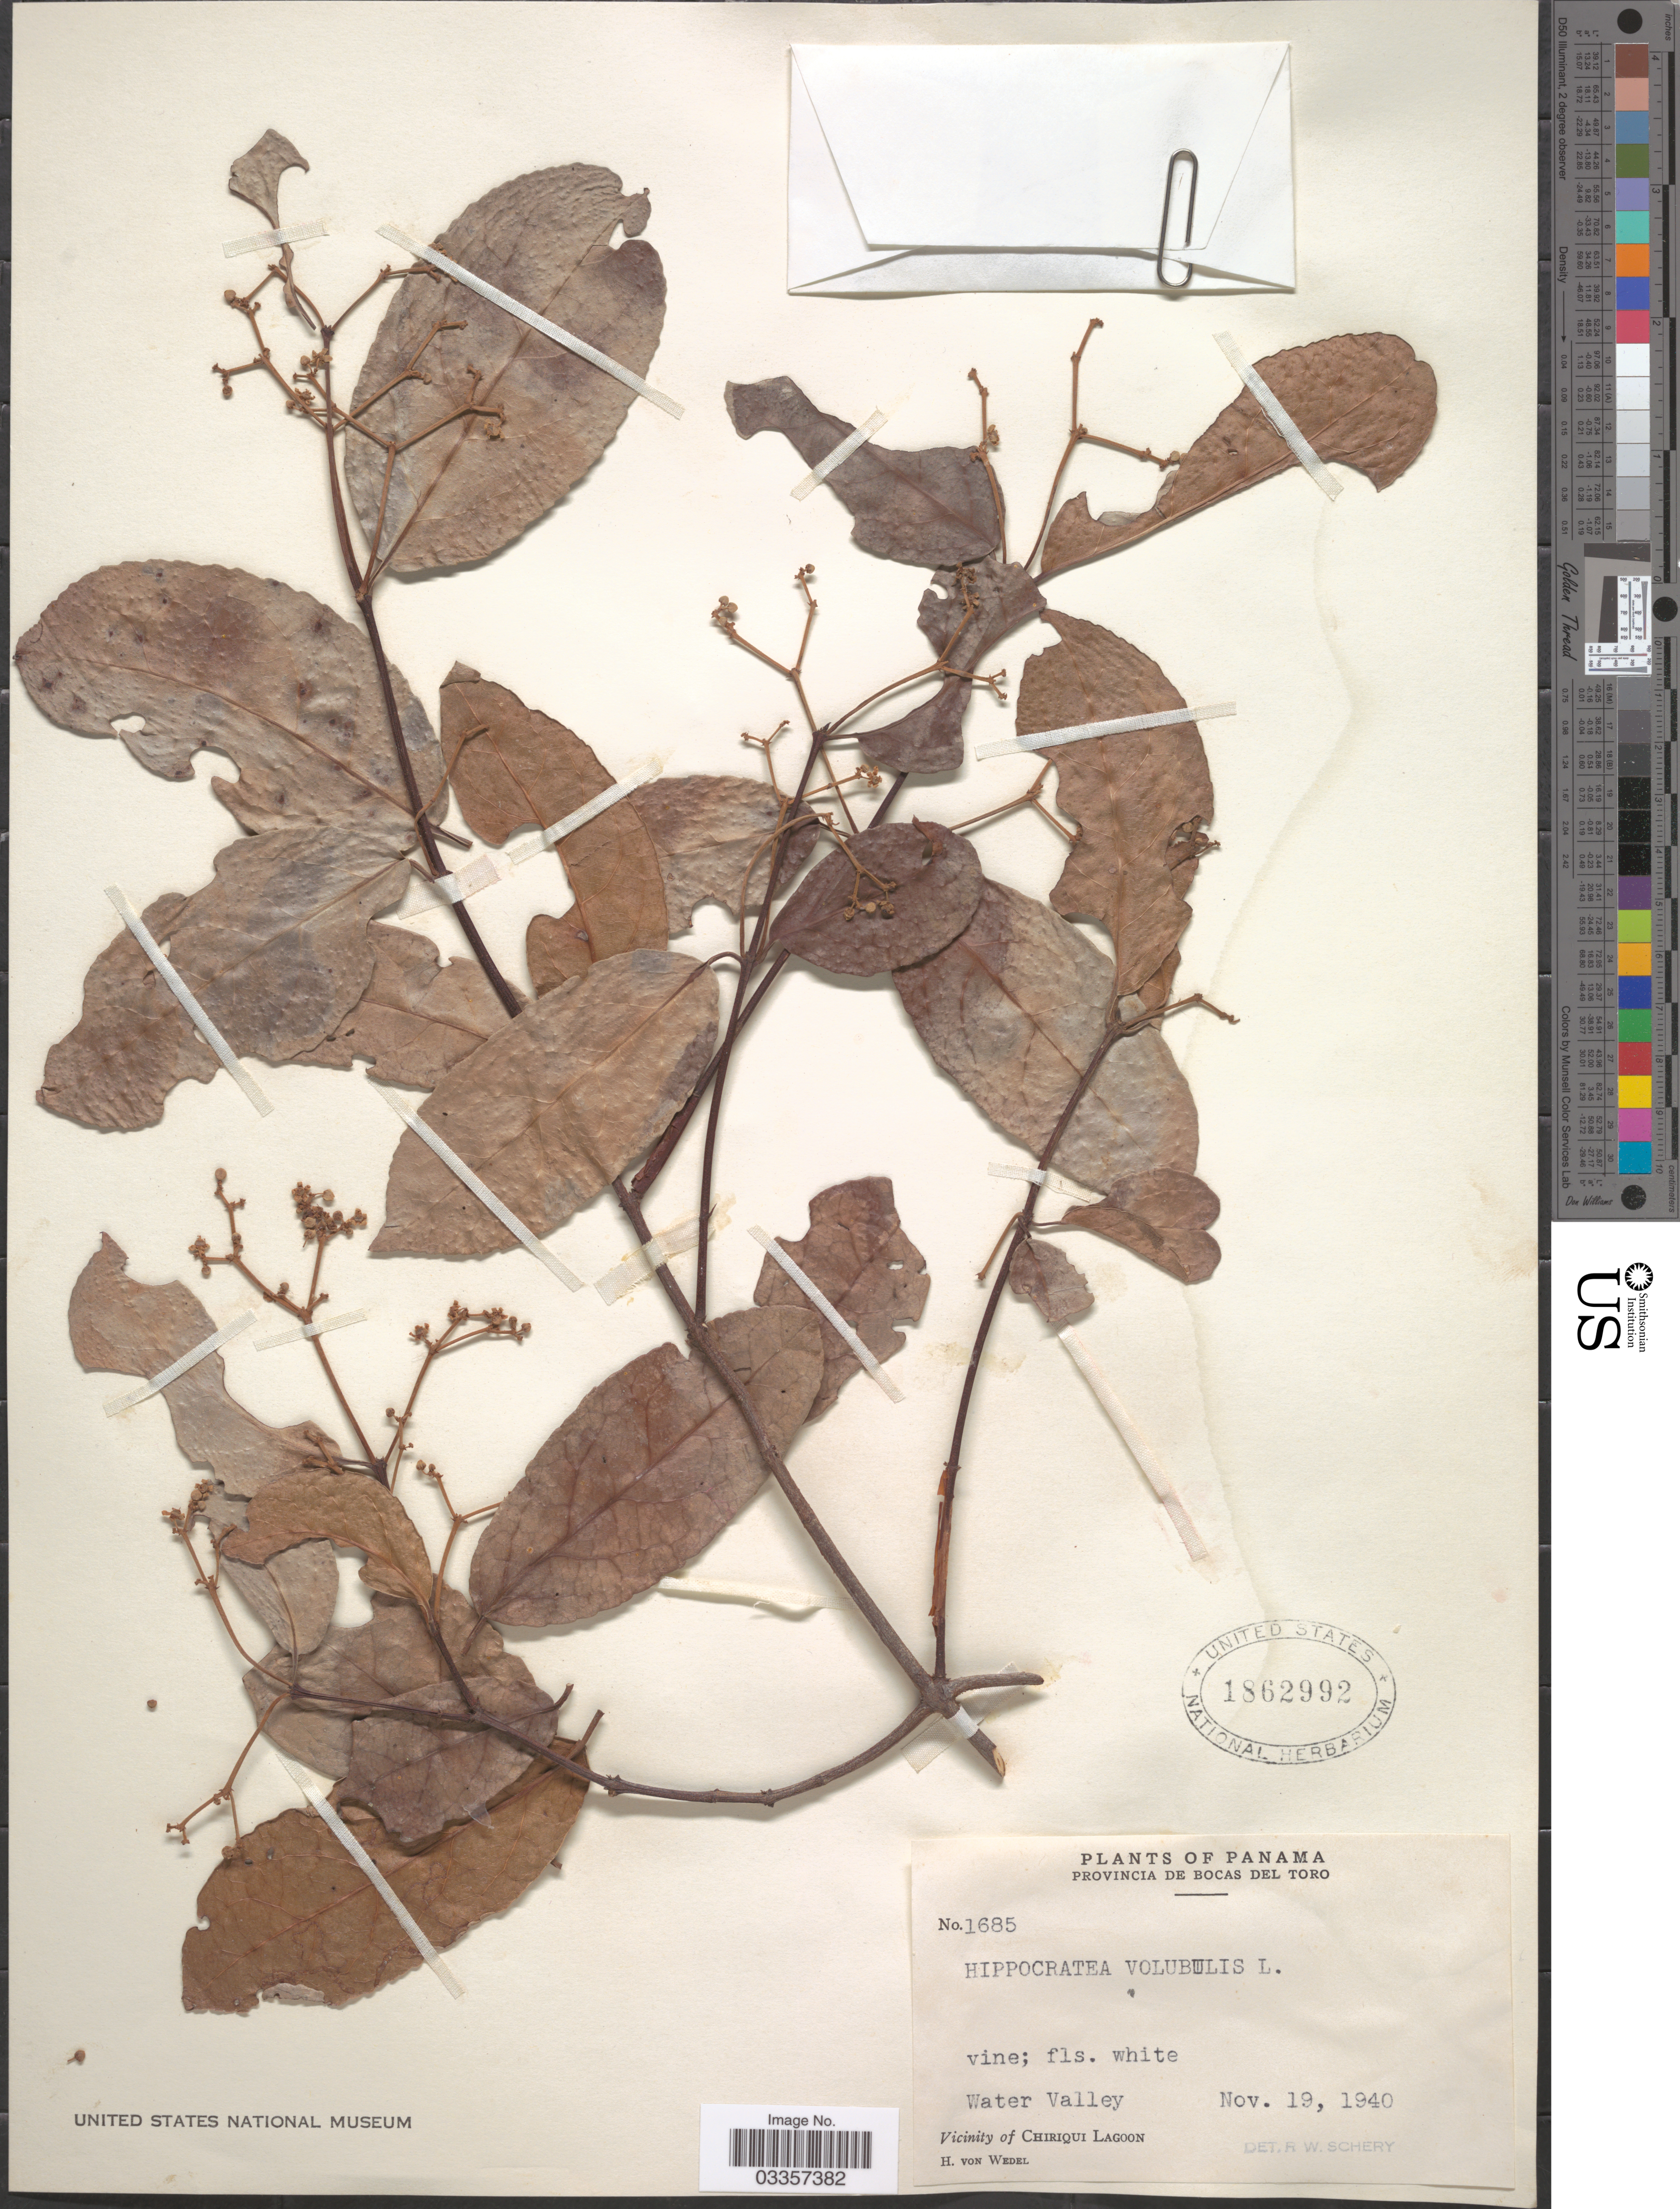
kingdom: Plantae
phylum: Tracheophyta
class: Magnoliopsida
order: Celastrales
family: Celastraceae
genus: Hippocratea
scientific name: Hippocratea volubilis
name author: L.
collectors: H. von Wedel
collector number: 1685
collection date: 1940-11-19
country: Panama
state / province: Bocas del Toro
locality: Water Valley. Vicinity of Chiriqui Lagoon.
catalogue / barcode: US 1862992